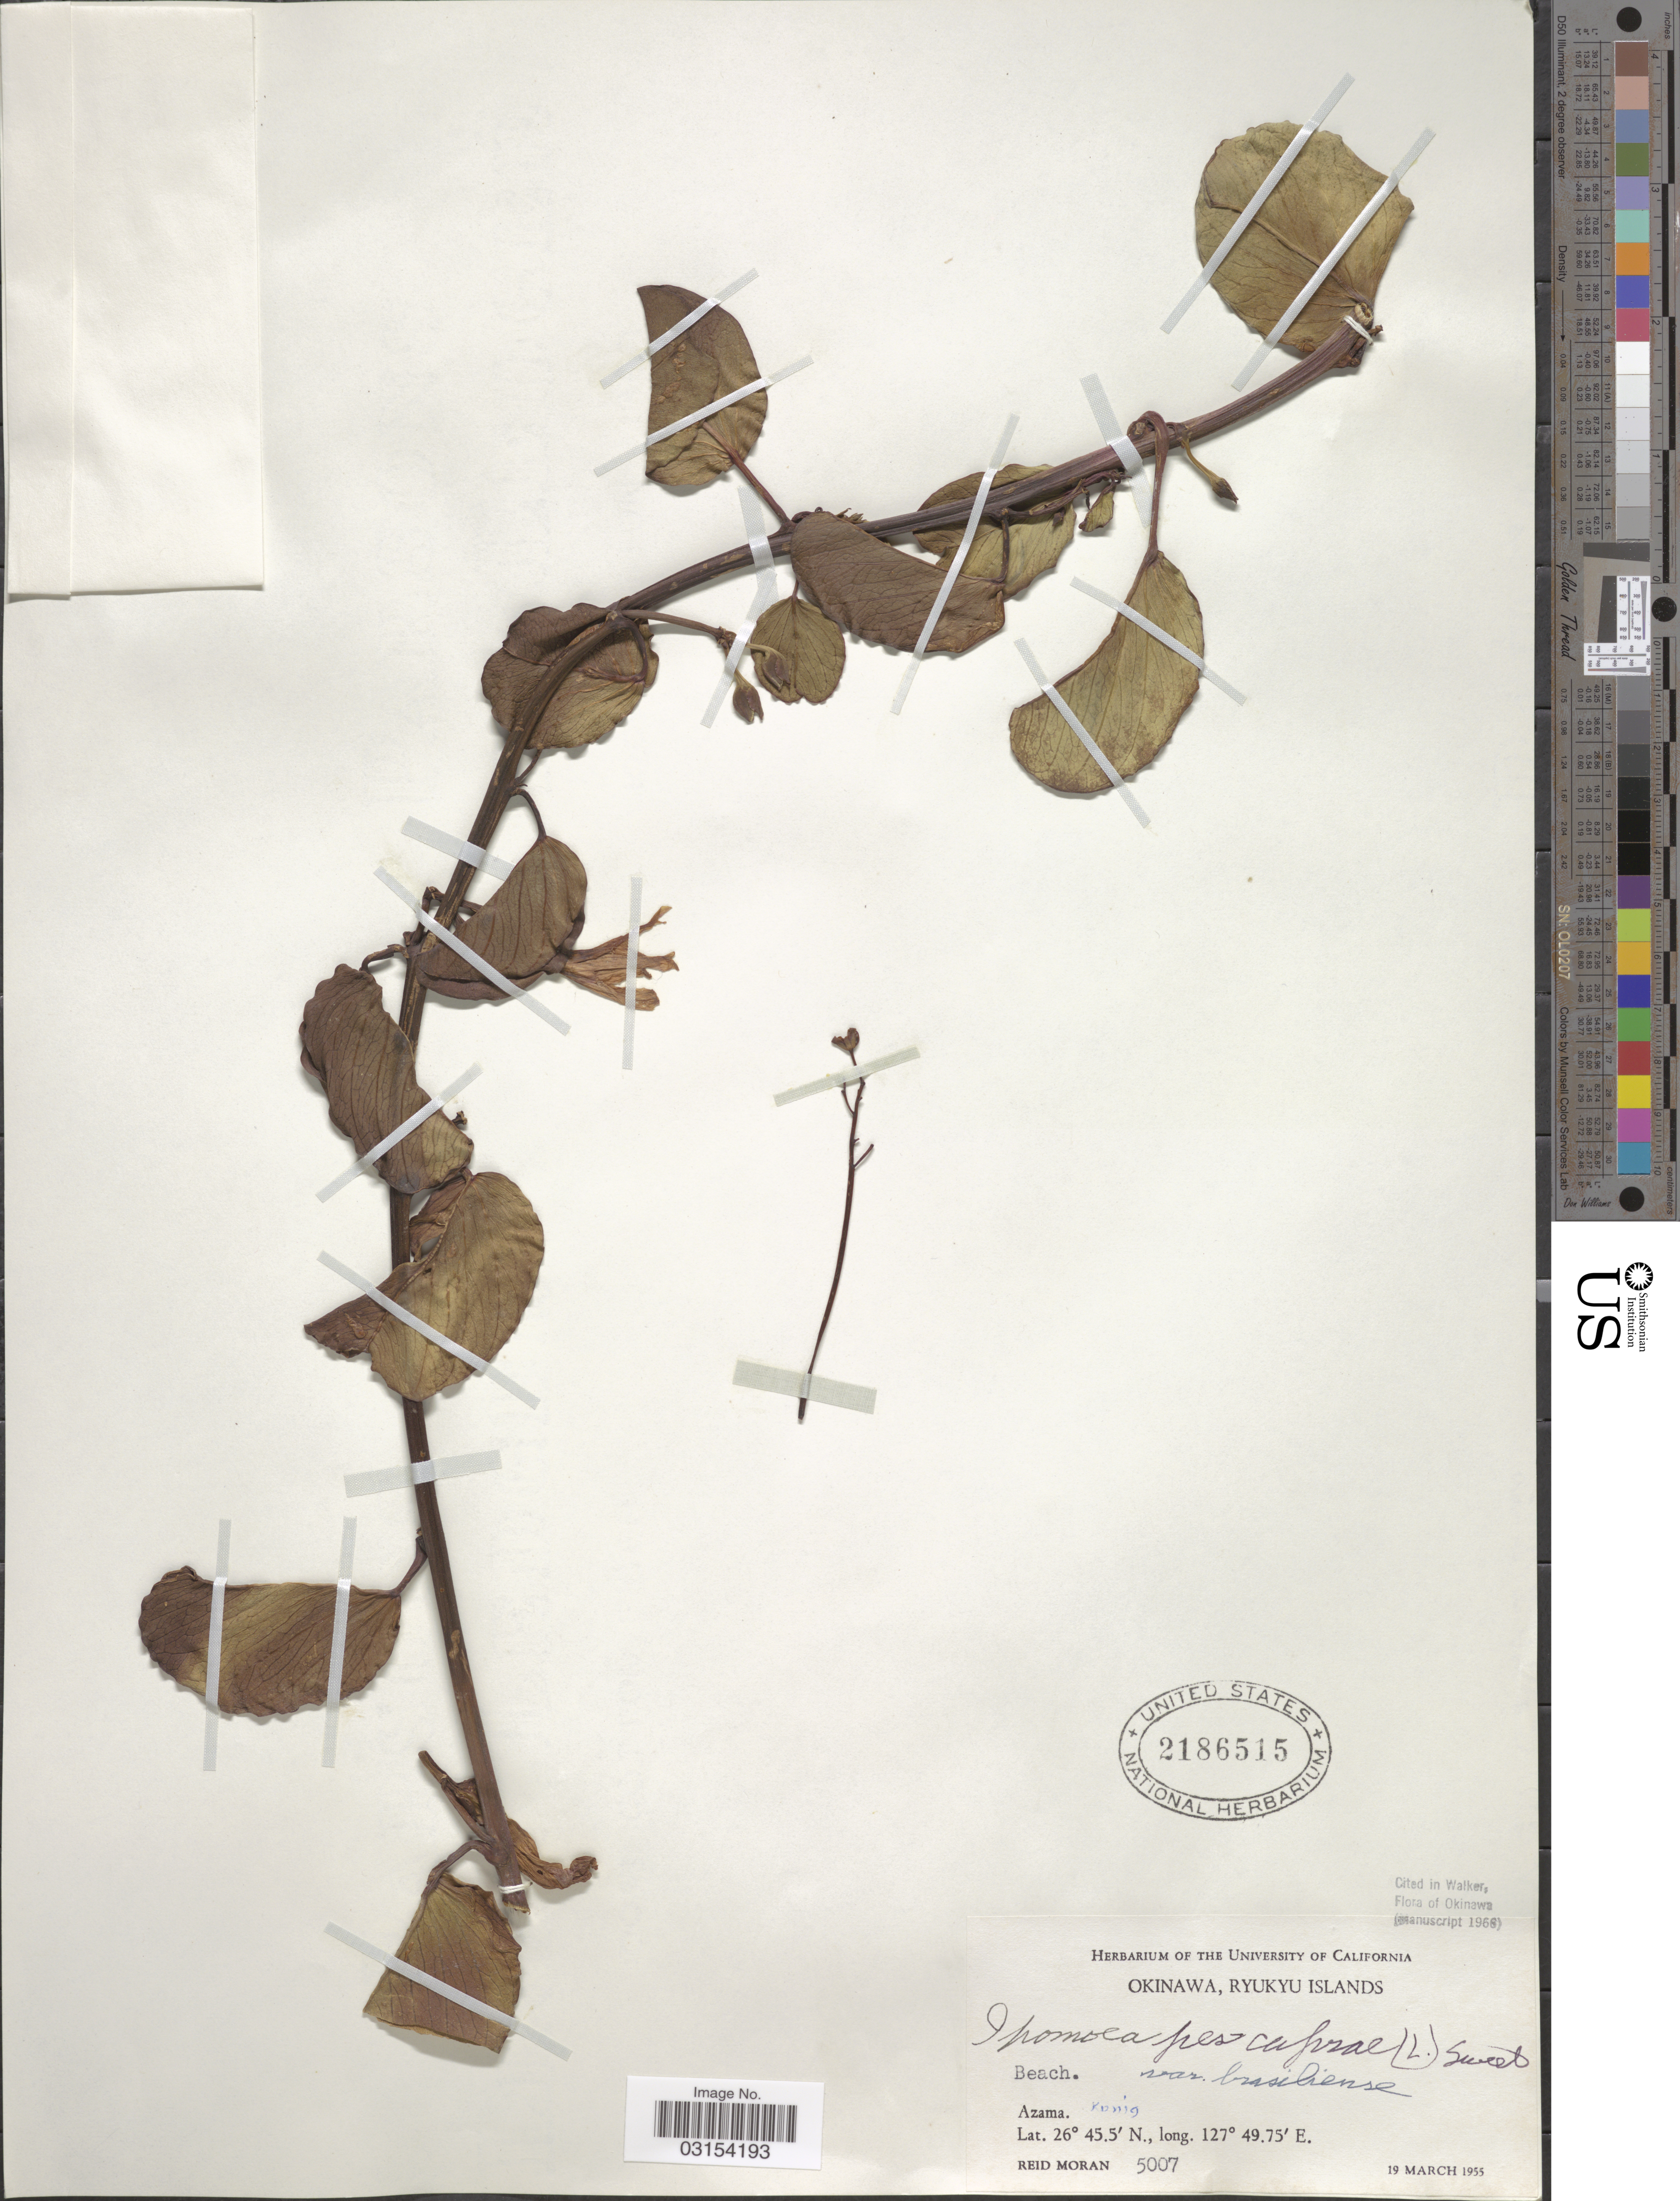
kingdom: Plantae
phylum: Tracheophyta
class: Magnoliopsida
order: Solanales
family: Convolvulaceae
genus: Ipomoea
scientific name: Ipomoea pes-caprae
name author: (L.) R. Br.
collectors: R. Moran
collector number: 5007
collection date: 1955-03-19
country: Japan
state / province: Okinawa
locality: Okinawa, Ryukyu Islands, Azama, Konig, Beach.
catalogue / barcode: US 2186515